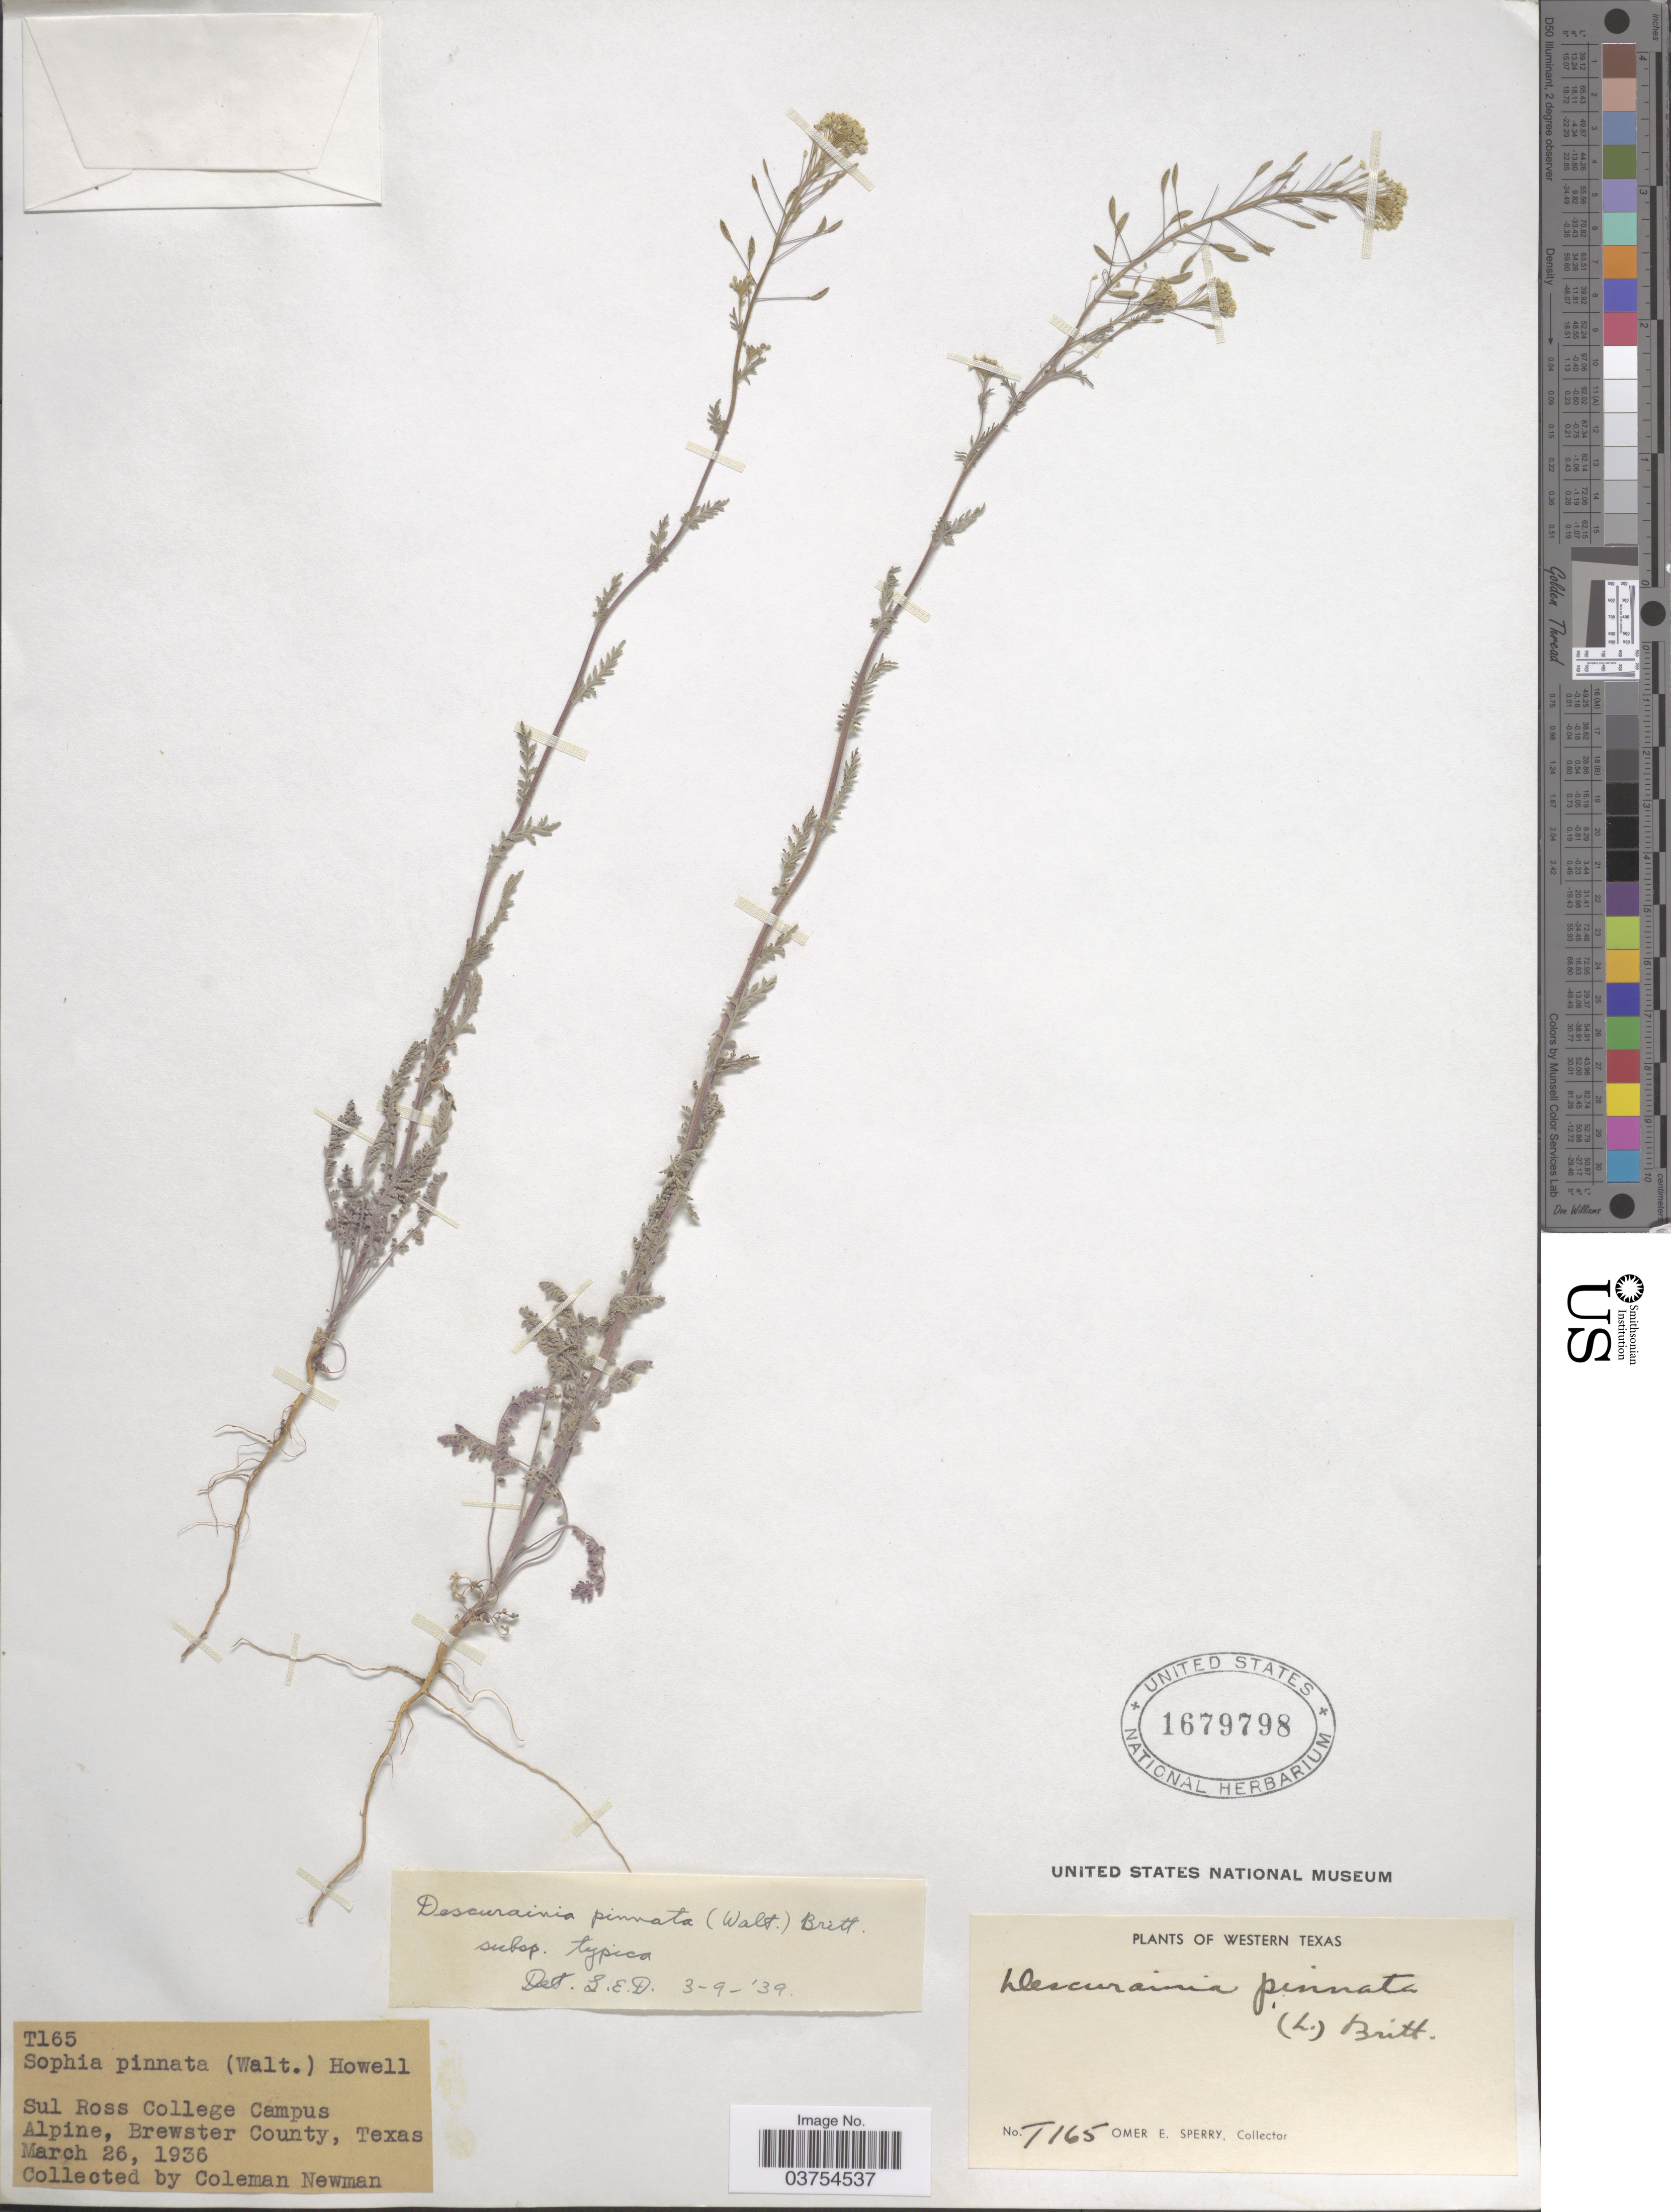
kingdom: Plantae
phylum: Tracheophyta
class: Magnoliopsida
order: Brassicales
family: Brassicaceae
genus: Descurainia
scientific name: Descurainia pinnata subsp. typica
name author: (C.A. Mey.) Detling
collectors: O. E. Sperry & C. Newman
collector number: T165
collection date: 1936-03-26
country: United States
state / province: Texas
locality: Western Texas. Sul Ross College Campus. Alpine, Brewster County.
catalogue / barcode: US 1679798